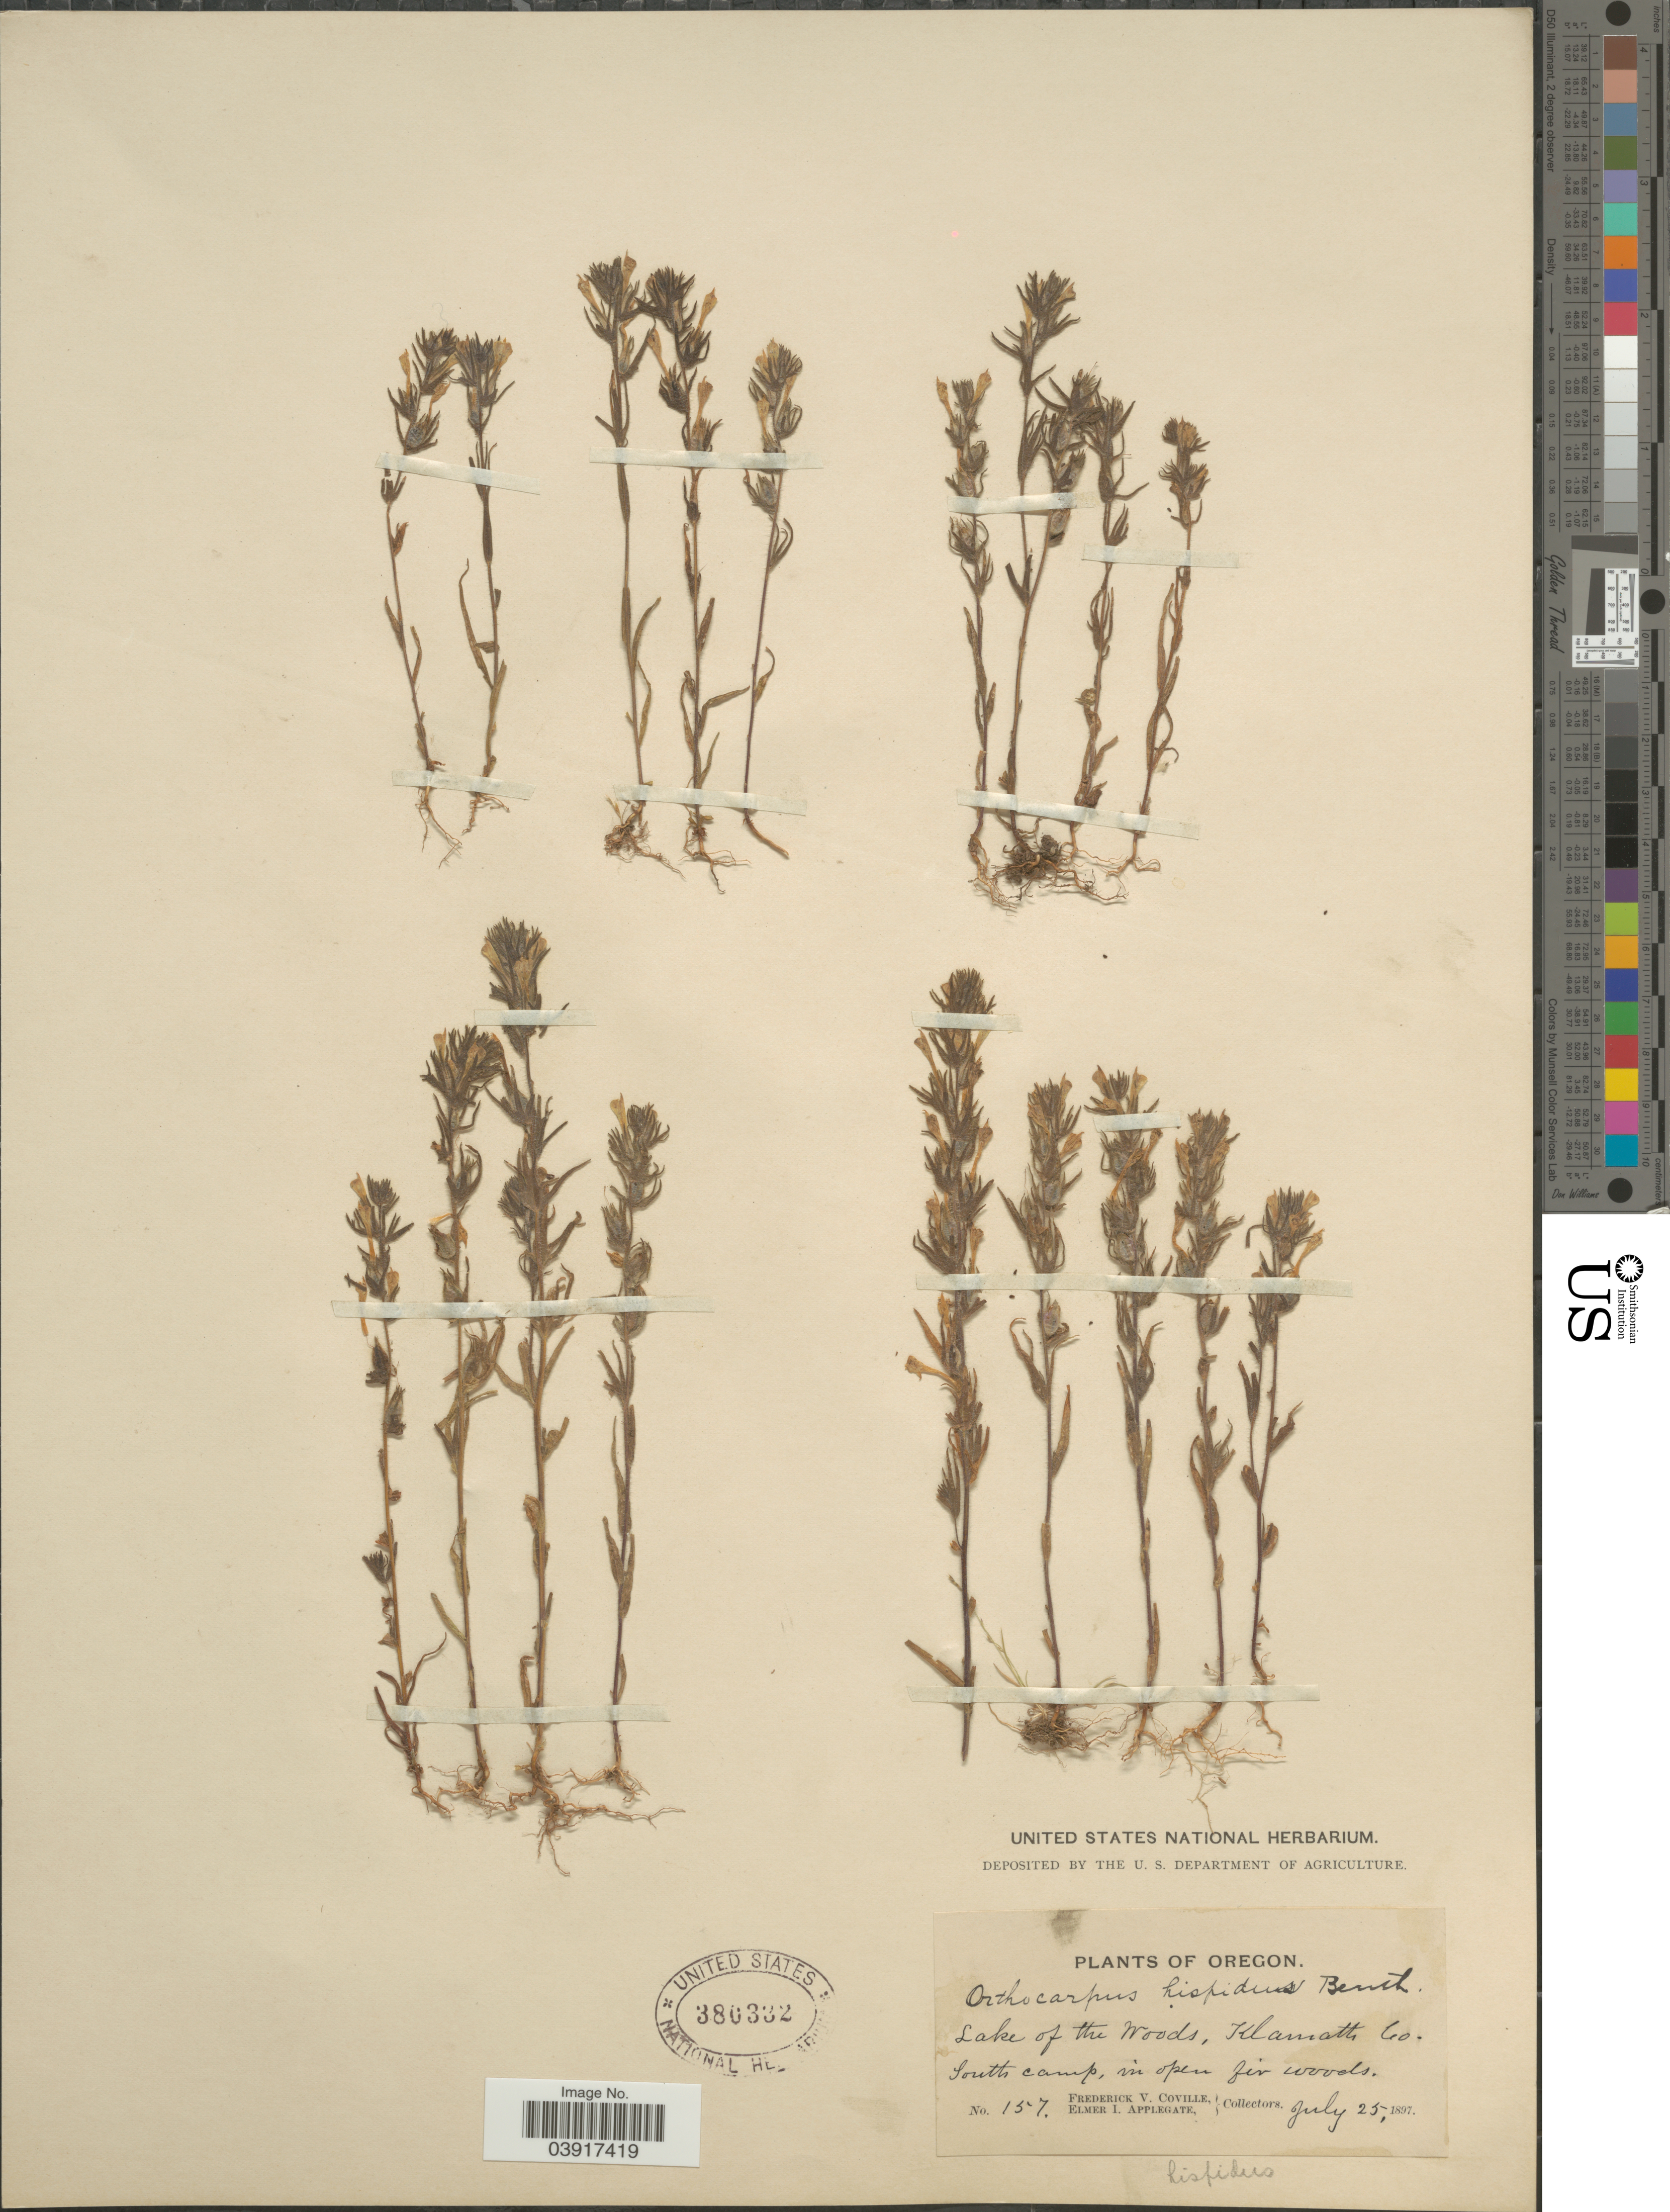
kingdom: Plantae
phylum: Tracheophyta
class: Magnoliopsida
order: Lamiales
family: Orobanchaceae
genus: Orthocarpus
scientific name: Orthocarpus hispidus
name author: Benth.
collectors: F. V. Coville & E. I. Applegate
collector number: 157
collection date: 1897-07-25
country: United States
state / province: Oregon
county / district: Klamath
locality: Lake of the Woods, Klamath Co. South camp in open fir woods.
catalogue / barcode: US 380332